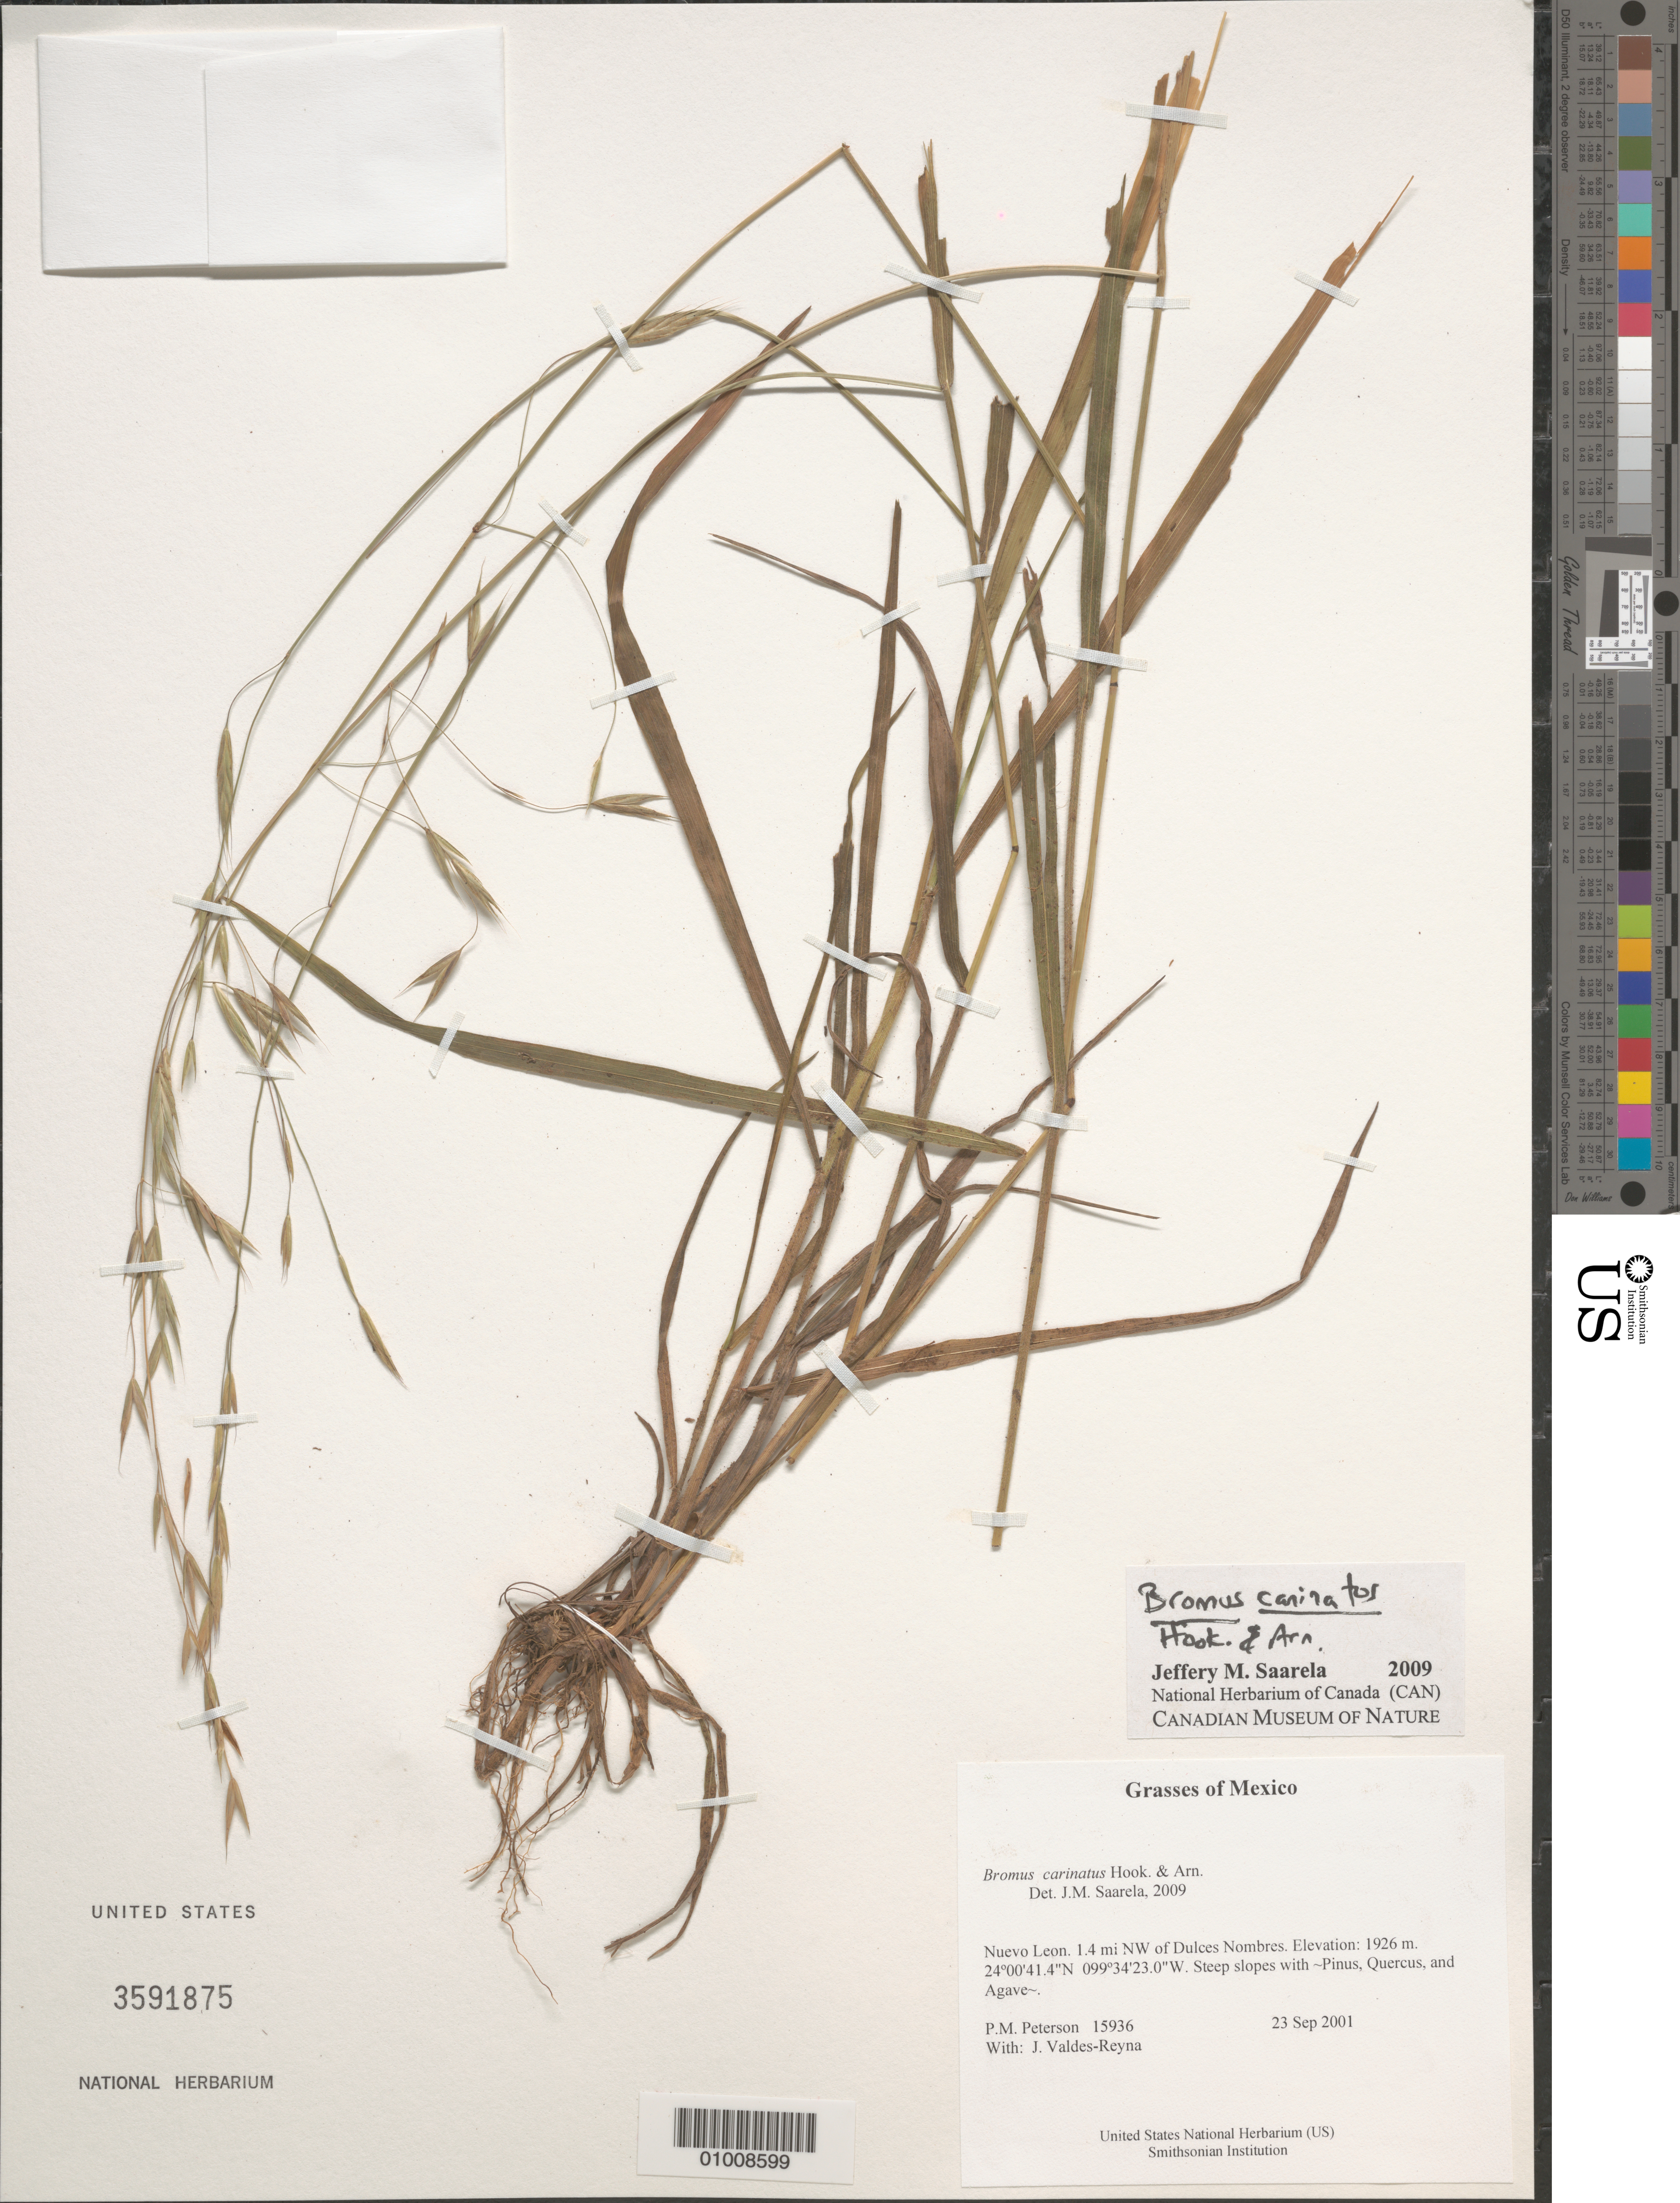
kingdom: Plantae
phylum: Tracheophyta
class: Liliopsida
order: Poales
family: Poaceae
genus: Bromus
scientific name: Bromus carinatus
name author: Hook. & Arn.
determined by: Saarela, J. M., (CAN), Canadian Museum of Nature (CANADA)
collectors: P. M. Peterson & J. Valdés-Reyna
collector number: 15936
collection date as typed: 23 Sep 2001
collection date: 2001-09-23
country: Mexico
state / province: Nuevo León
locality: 1.4 mi NW of Dulces Nombres.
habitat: Steep slopes with ~Pinus, Quercus, and Agave~.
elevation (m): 1926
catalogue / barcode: US 3591875